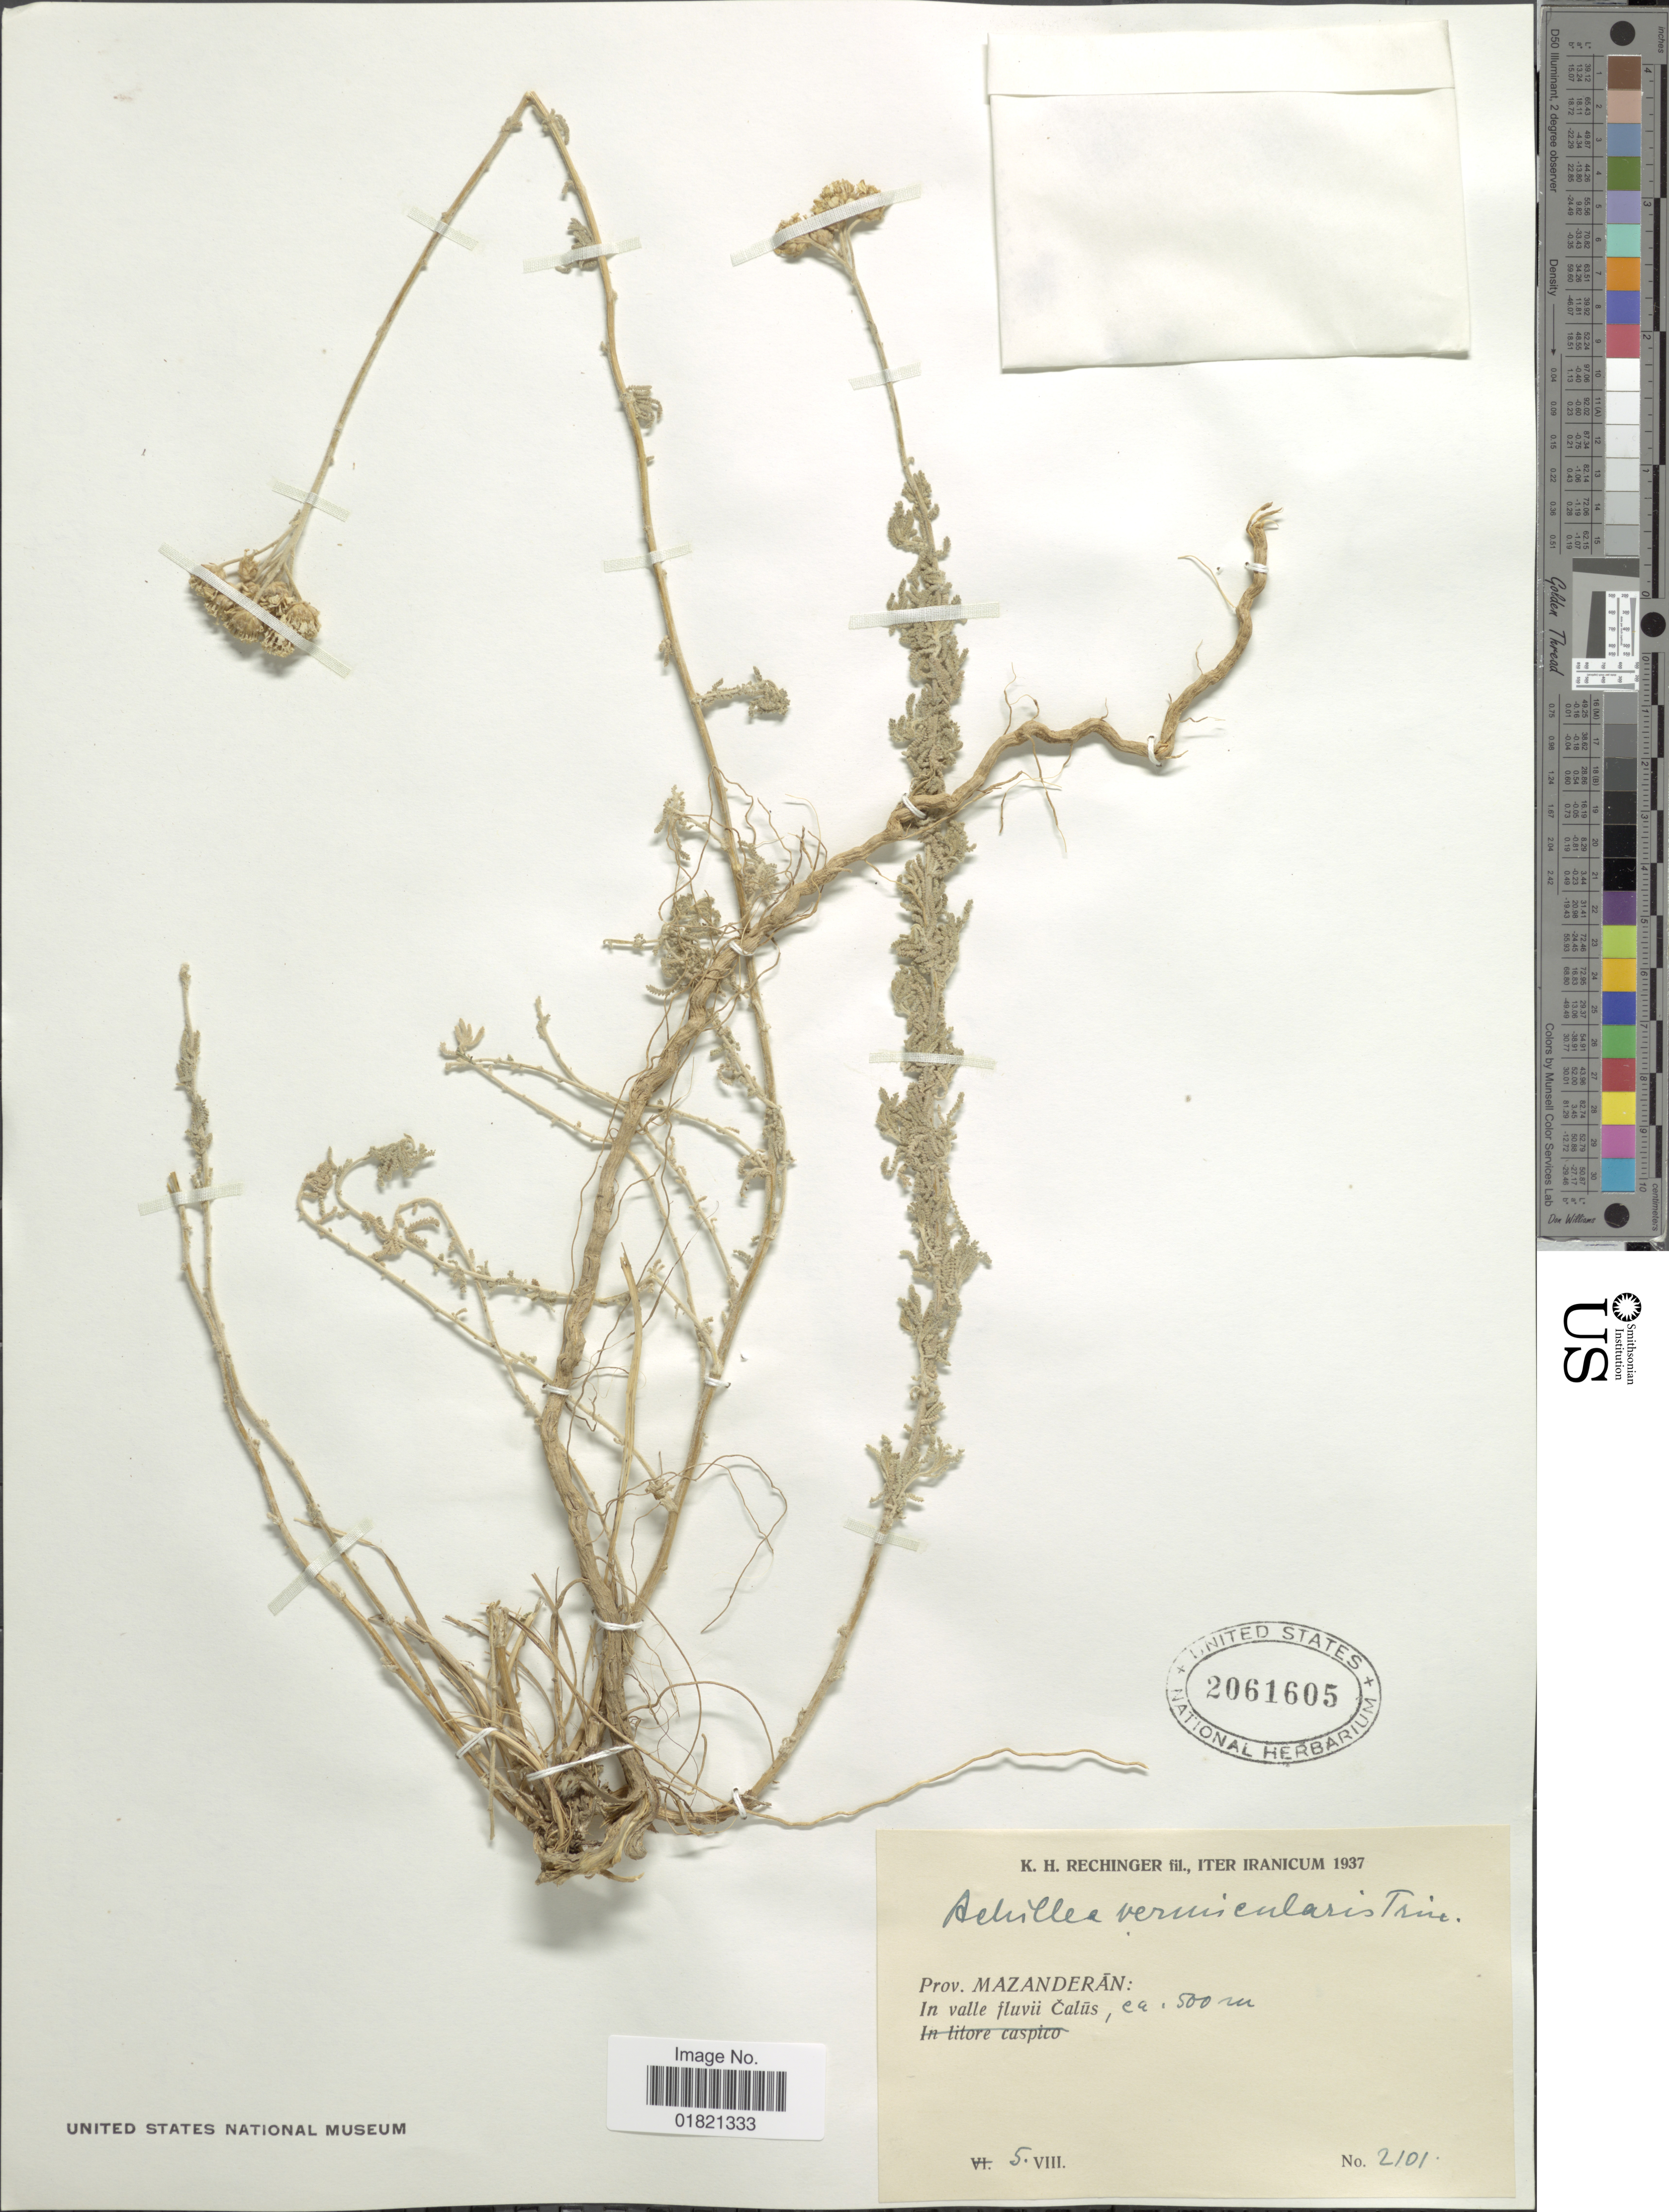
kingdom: Plantae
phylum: Tracheophyta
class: Magnoliopsida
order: Asterales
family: Asteraceae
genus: Achillea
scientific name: Achillea vermicularis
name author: Trin.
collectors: K. H. Rechinger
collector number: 2101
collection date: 1937-08-05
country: Iran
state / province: Mazandaran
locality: In valle fluvii Calus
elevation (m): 500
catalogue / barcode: US 2061605